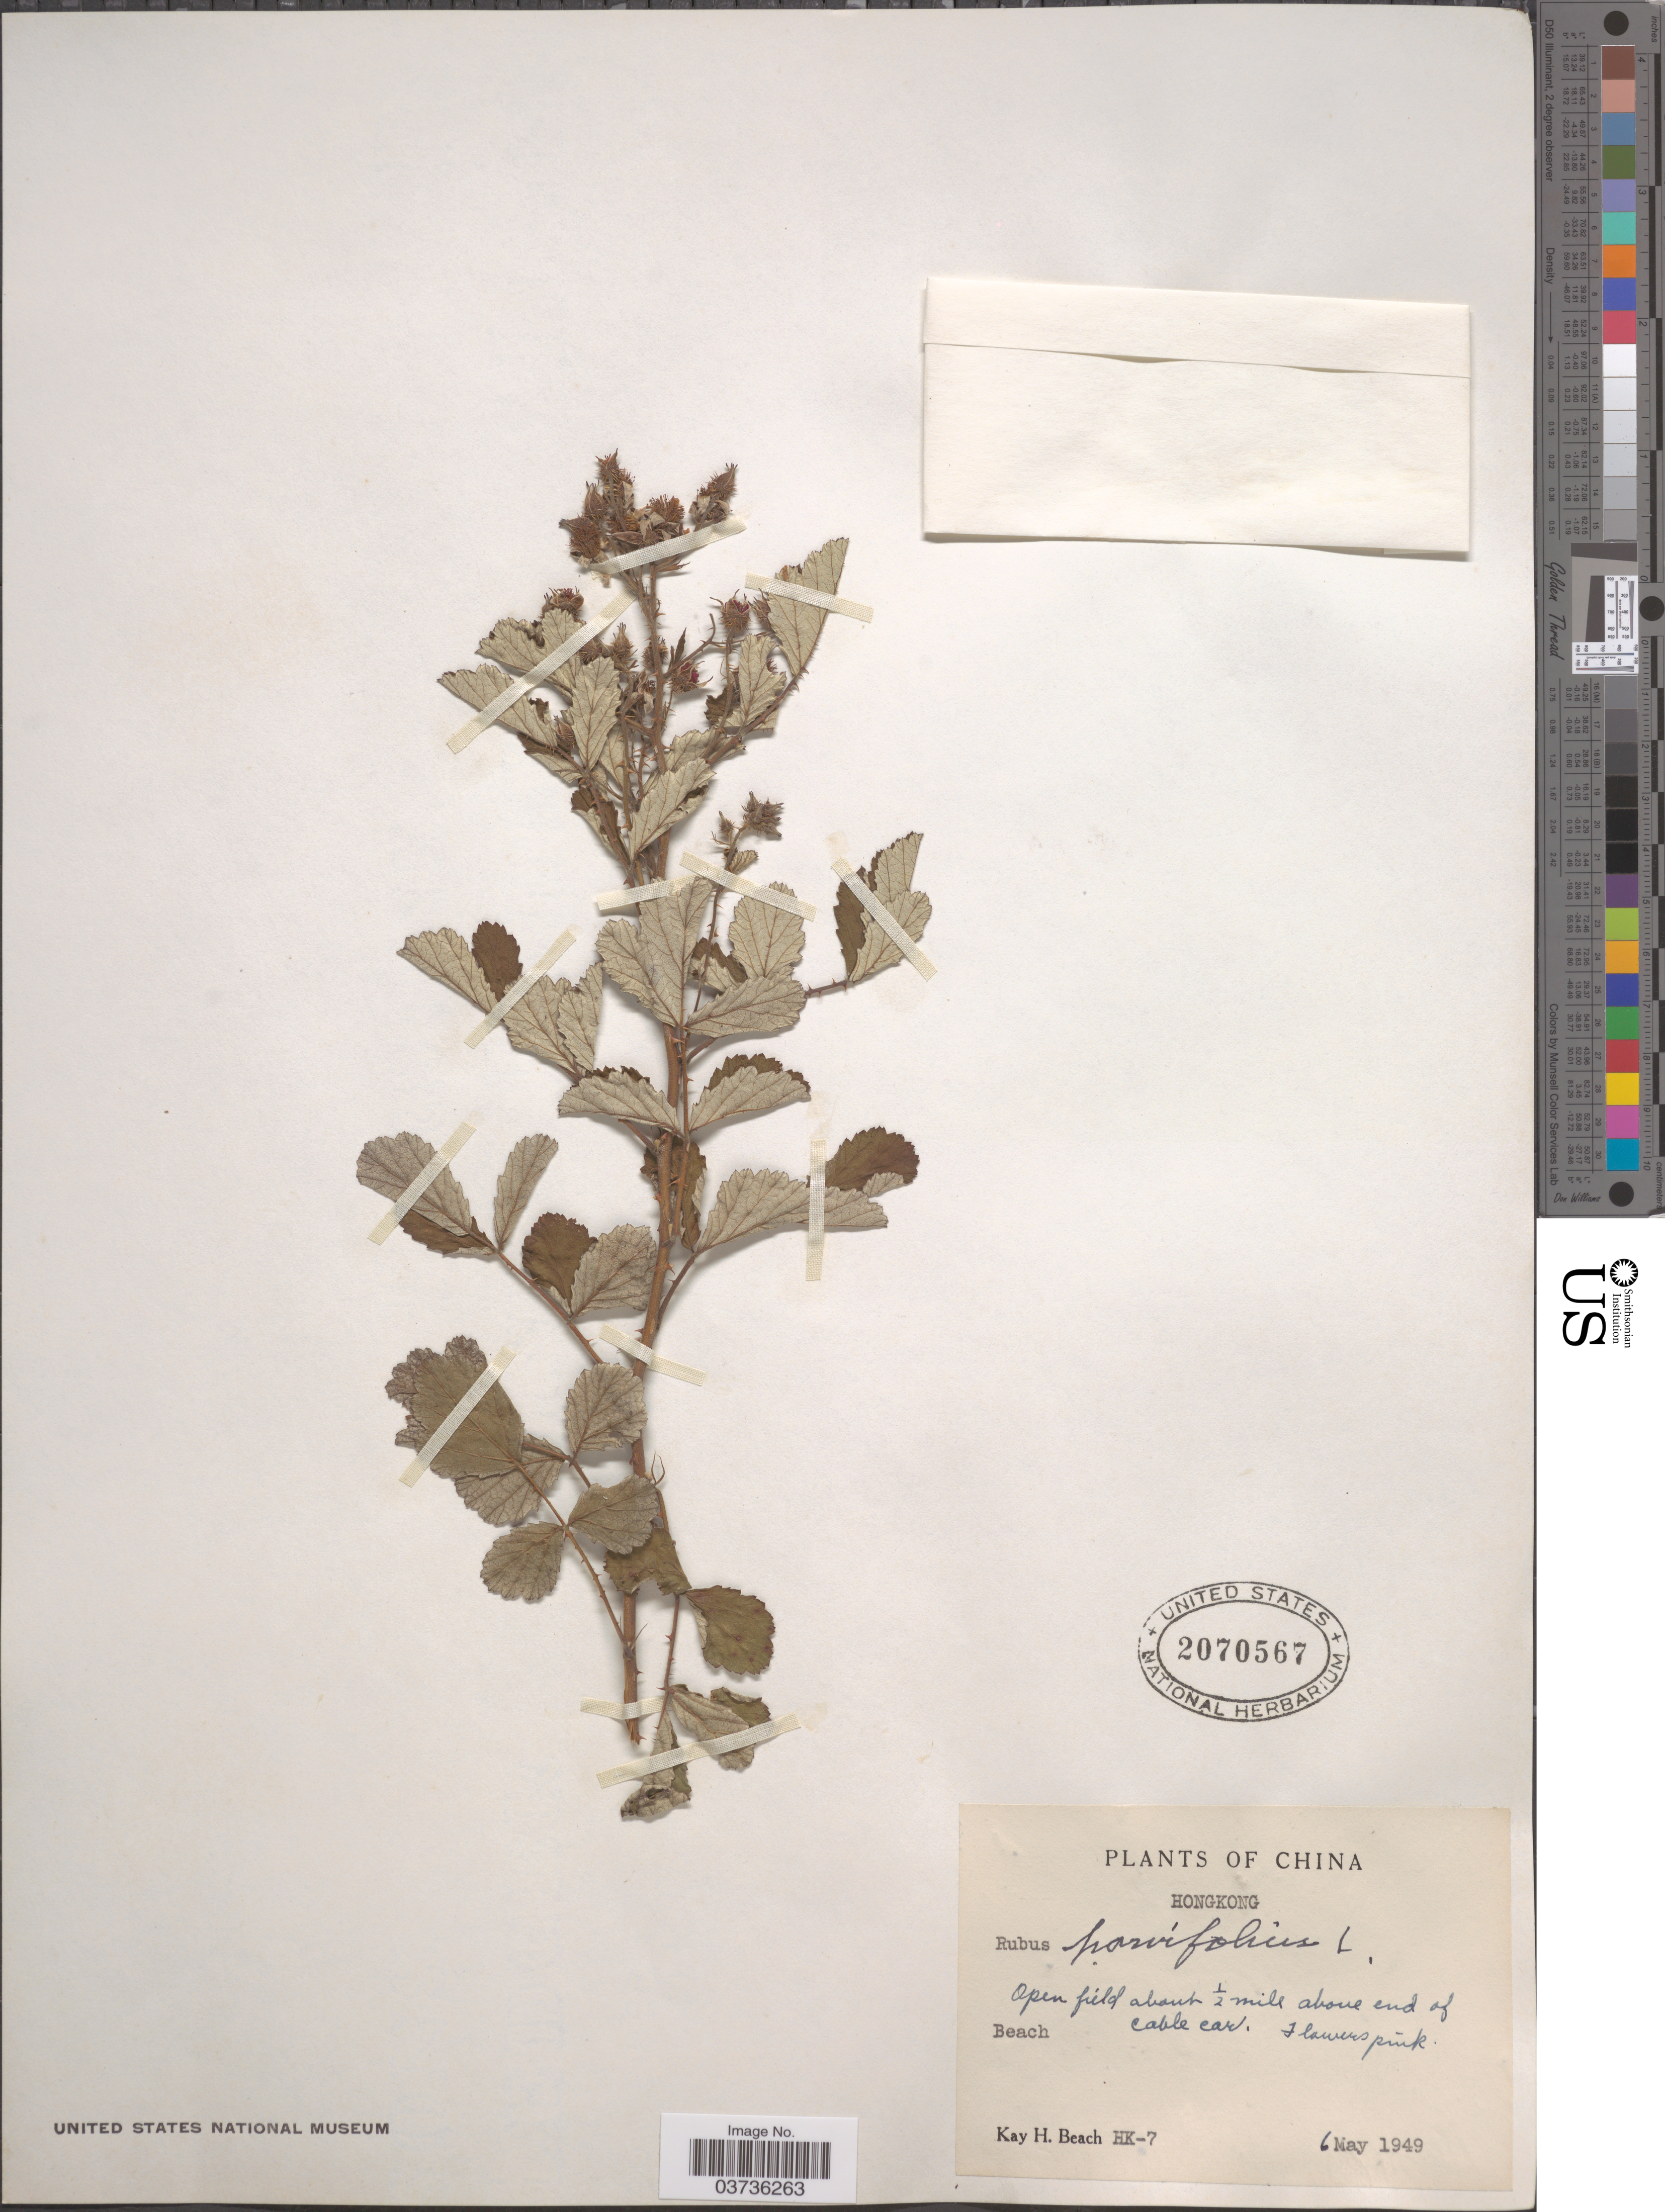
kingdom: Plantae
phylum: Tracheophyta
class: Magnoliopsida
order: Rosales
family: Rosaceae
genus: Rubus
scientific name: Rubus parvifolius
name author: L.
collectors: K. H. Beach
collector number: HK-7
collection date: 1949-05-06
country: China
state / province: Hong Kong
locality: Open field about ½ mile above end of cable car. Beach.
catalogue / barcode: US 2070567